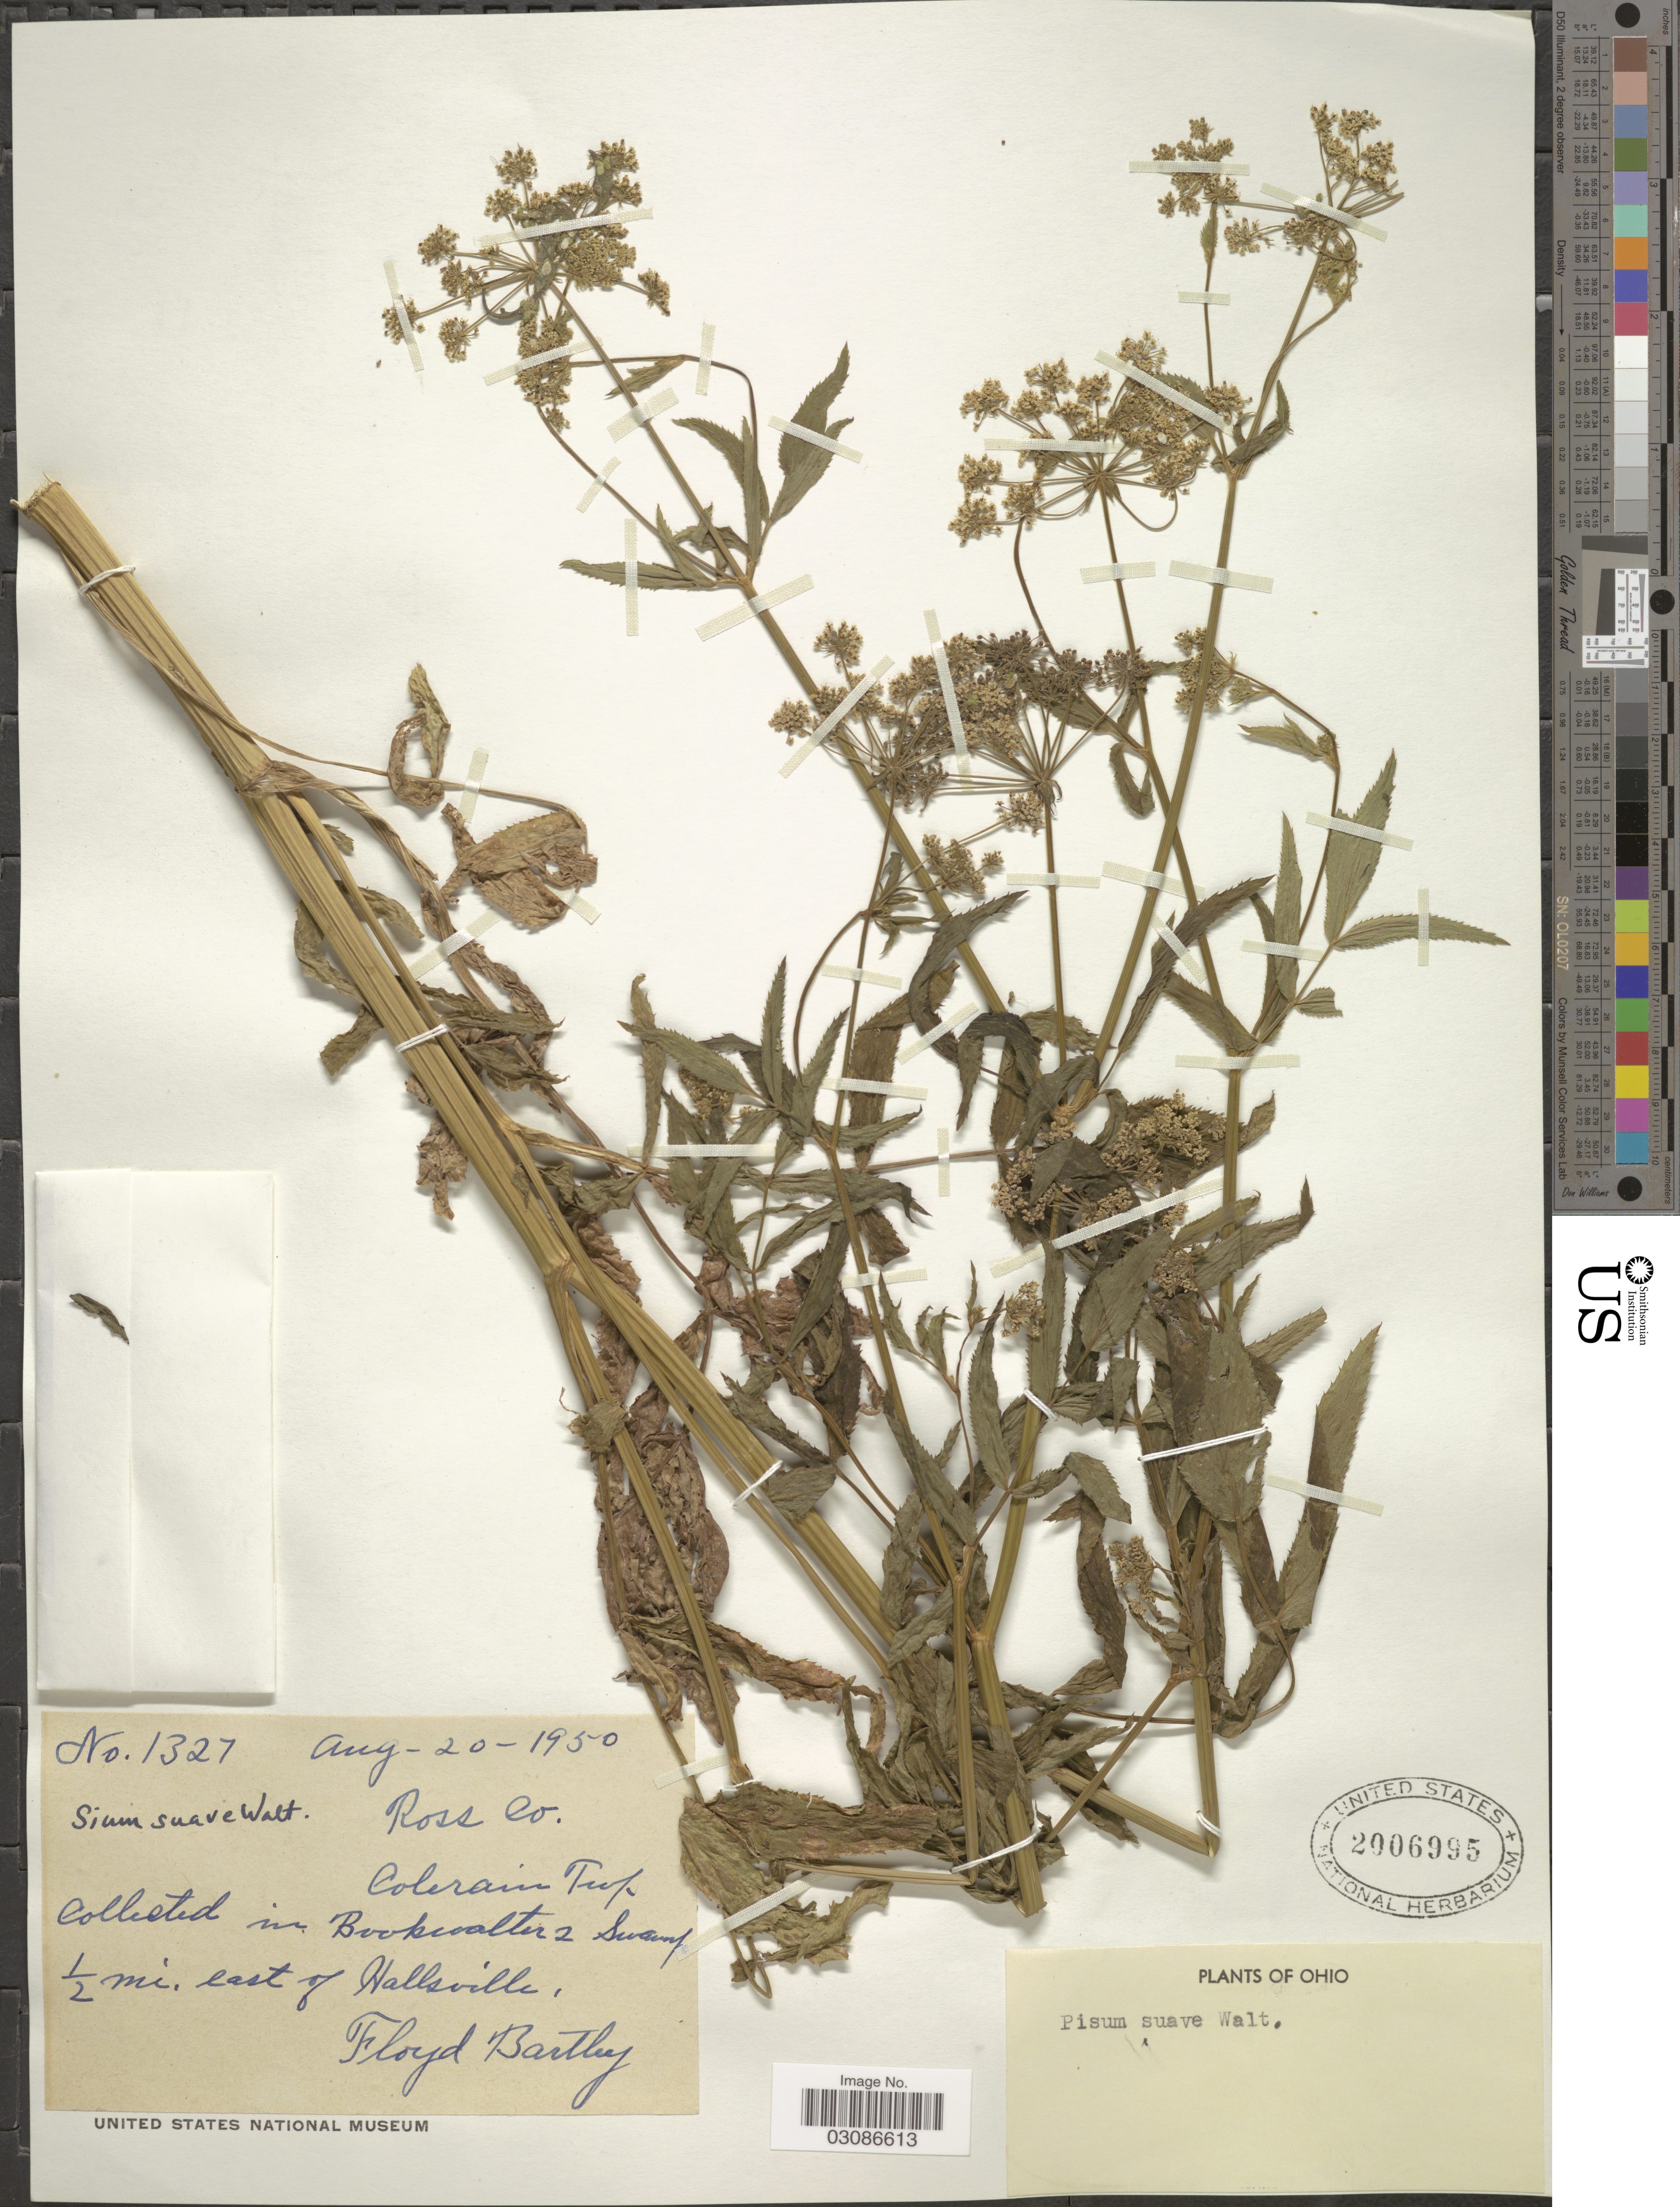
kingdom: Plantae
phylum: Tracheophyta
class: Magnoliopsida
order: Apiales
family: Apiaceae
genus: Sium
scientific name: Sium suave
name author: Walter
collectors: F. Bartley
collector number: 1327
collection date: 1950-08-20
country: United States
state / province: Ohio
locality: Ross Co., Colerain Twp., Bookwalter 2 Swamp, ½ mi. east of Hallsville.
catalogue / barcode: US 2006995